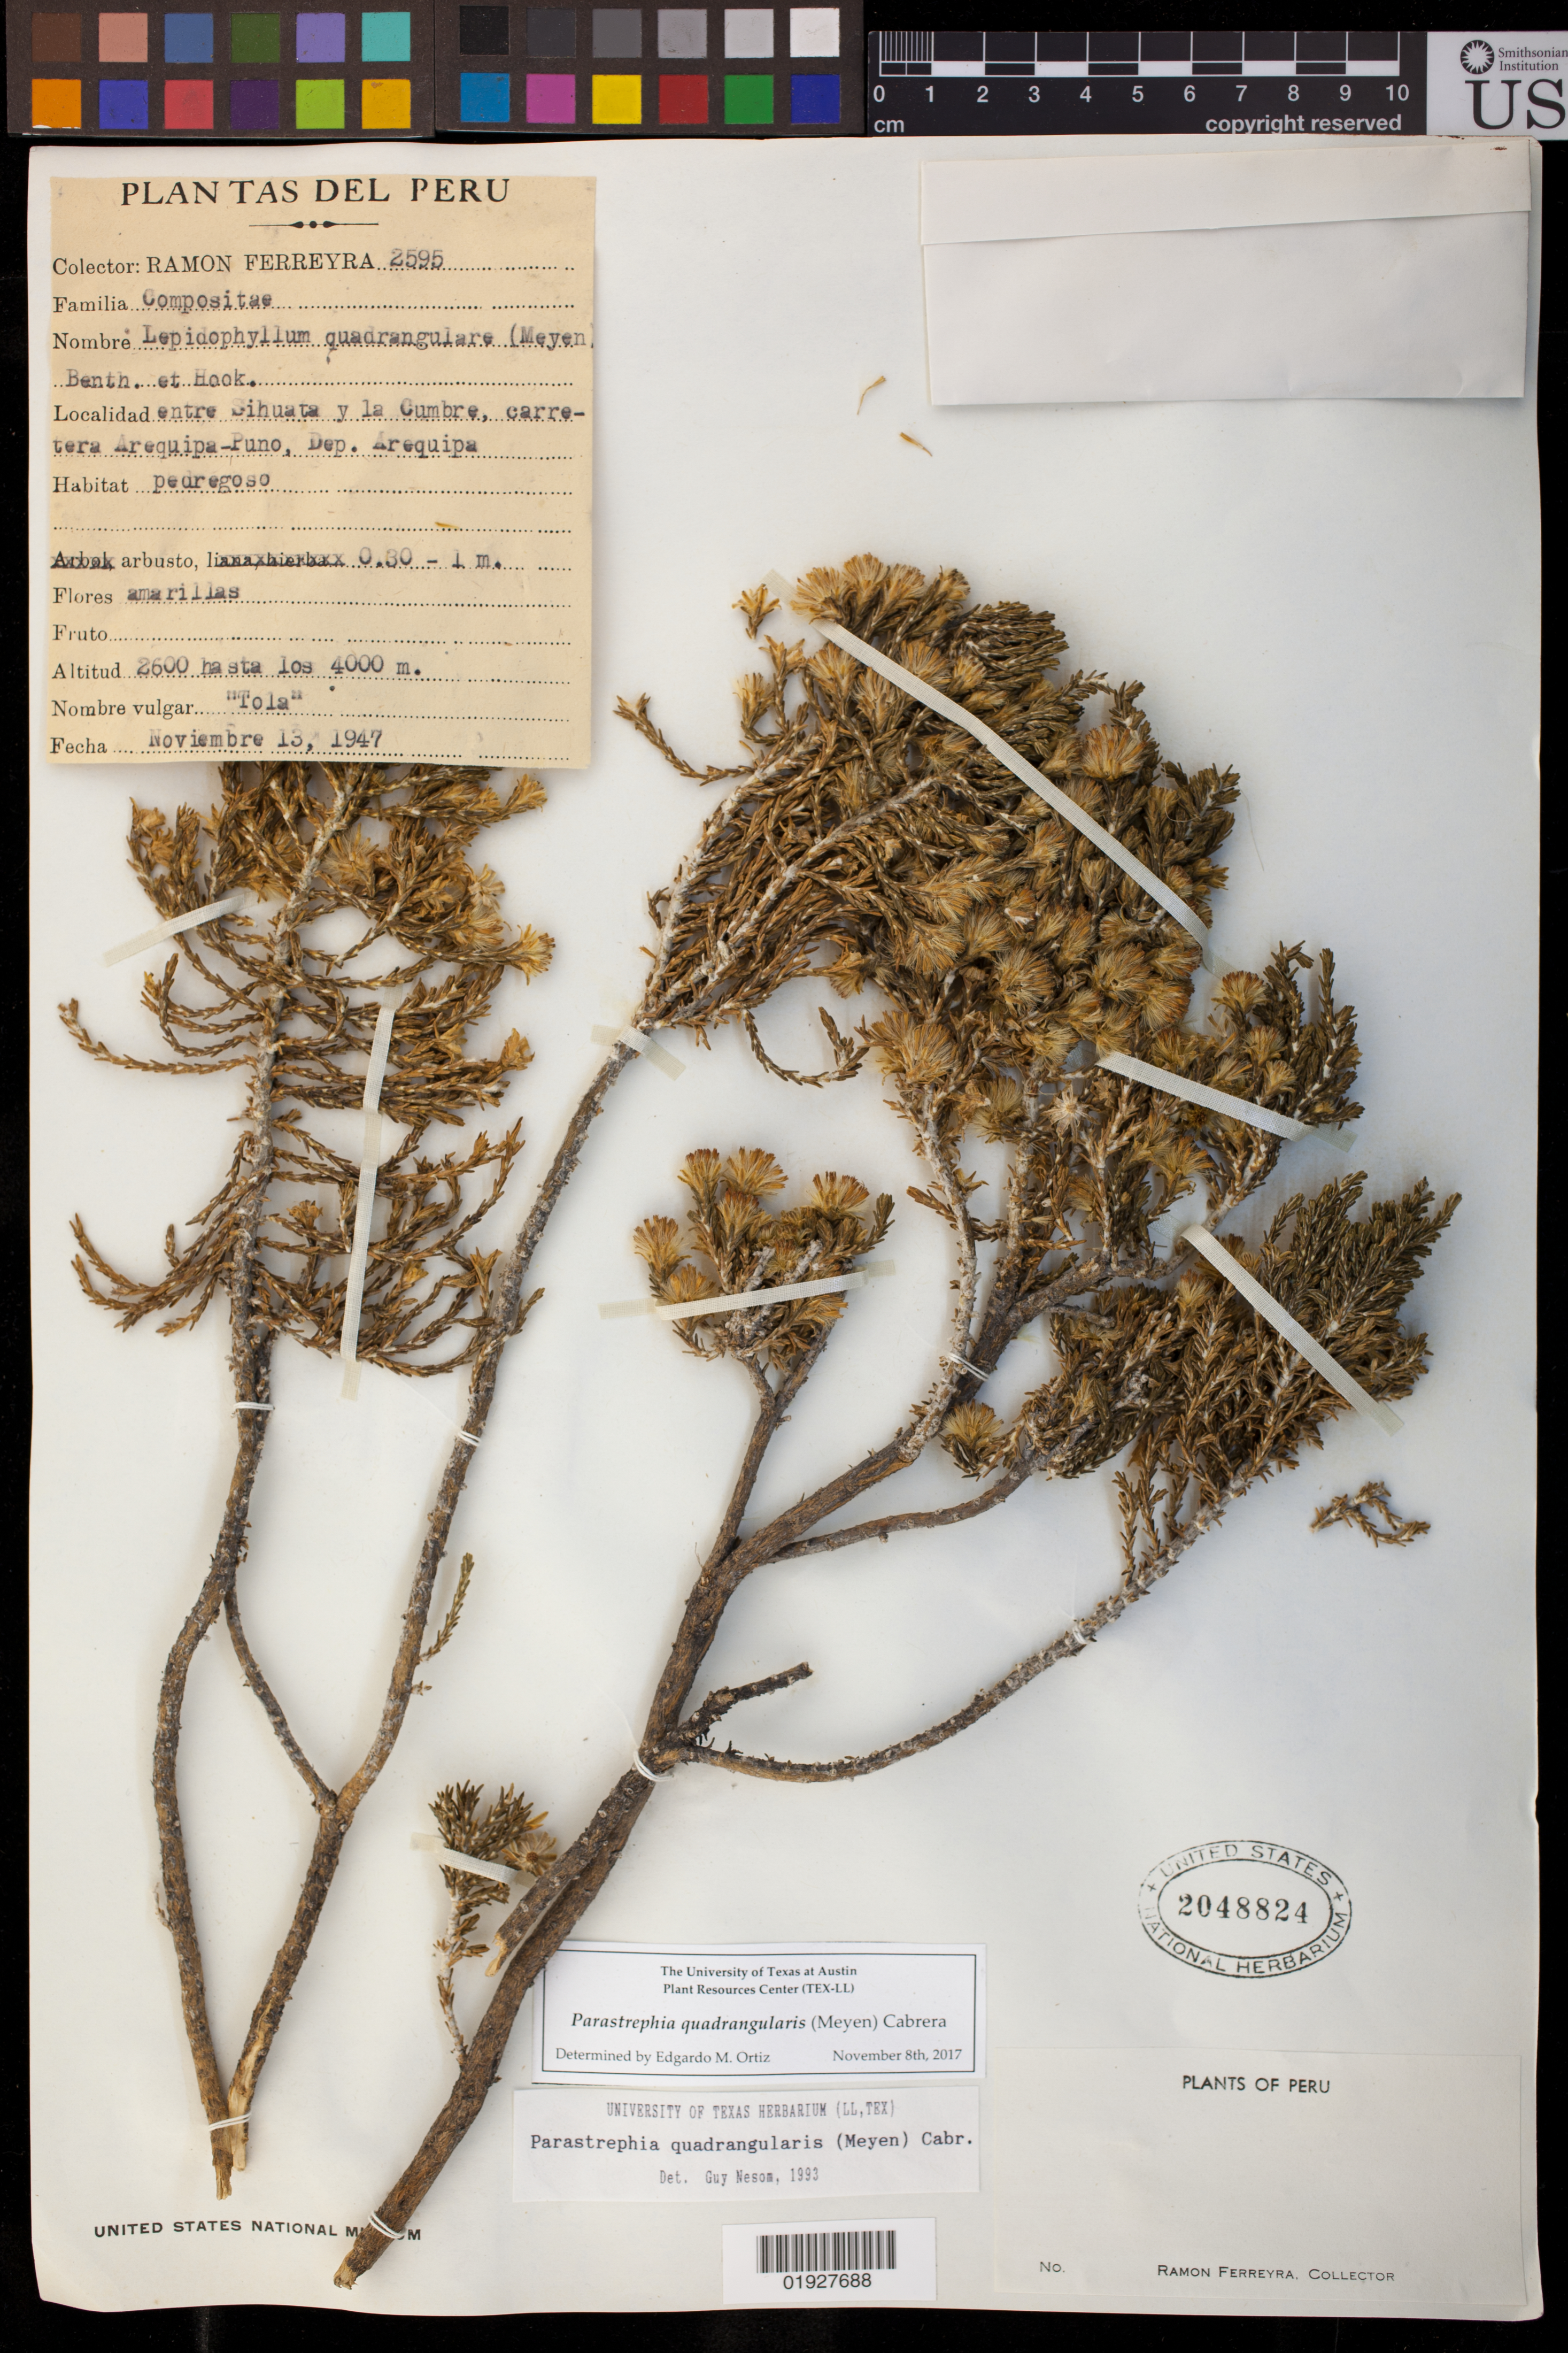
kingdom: Plantae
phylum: Tracheophyta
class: Magnoliopsida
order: Asterales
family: Asteraceae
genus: Parastrephia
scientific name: Parastrephia quadrangularis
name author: (Meyen) Cabrera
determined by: Ortiz, E. M.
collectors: R. A. Ferreyra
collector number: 2595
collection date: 1947-11-13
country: Peru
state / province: Arequipa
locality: Entre Sihuata y la Cumbre, carretera Arequipa-Puno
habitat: Pedregoso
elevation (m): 2600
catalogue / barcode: US 2048824